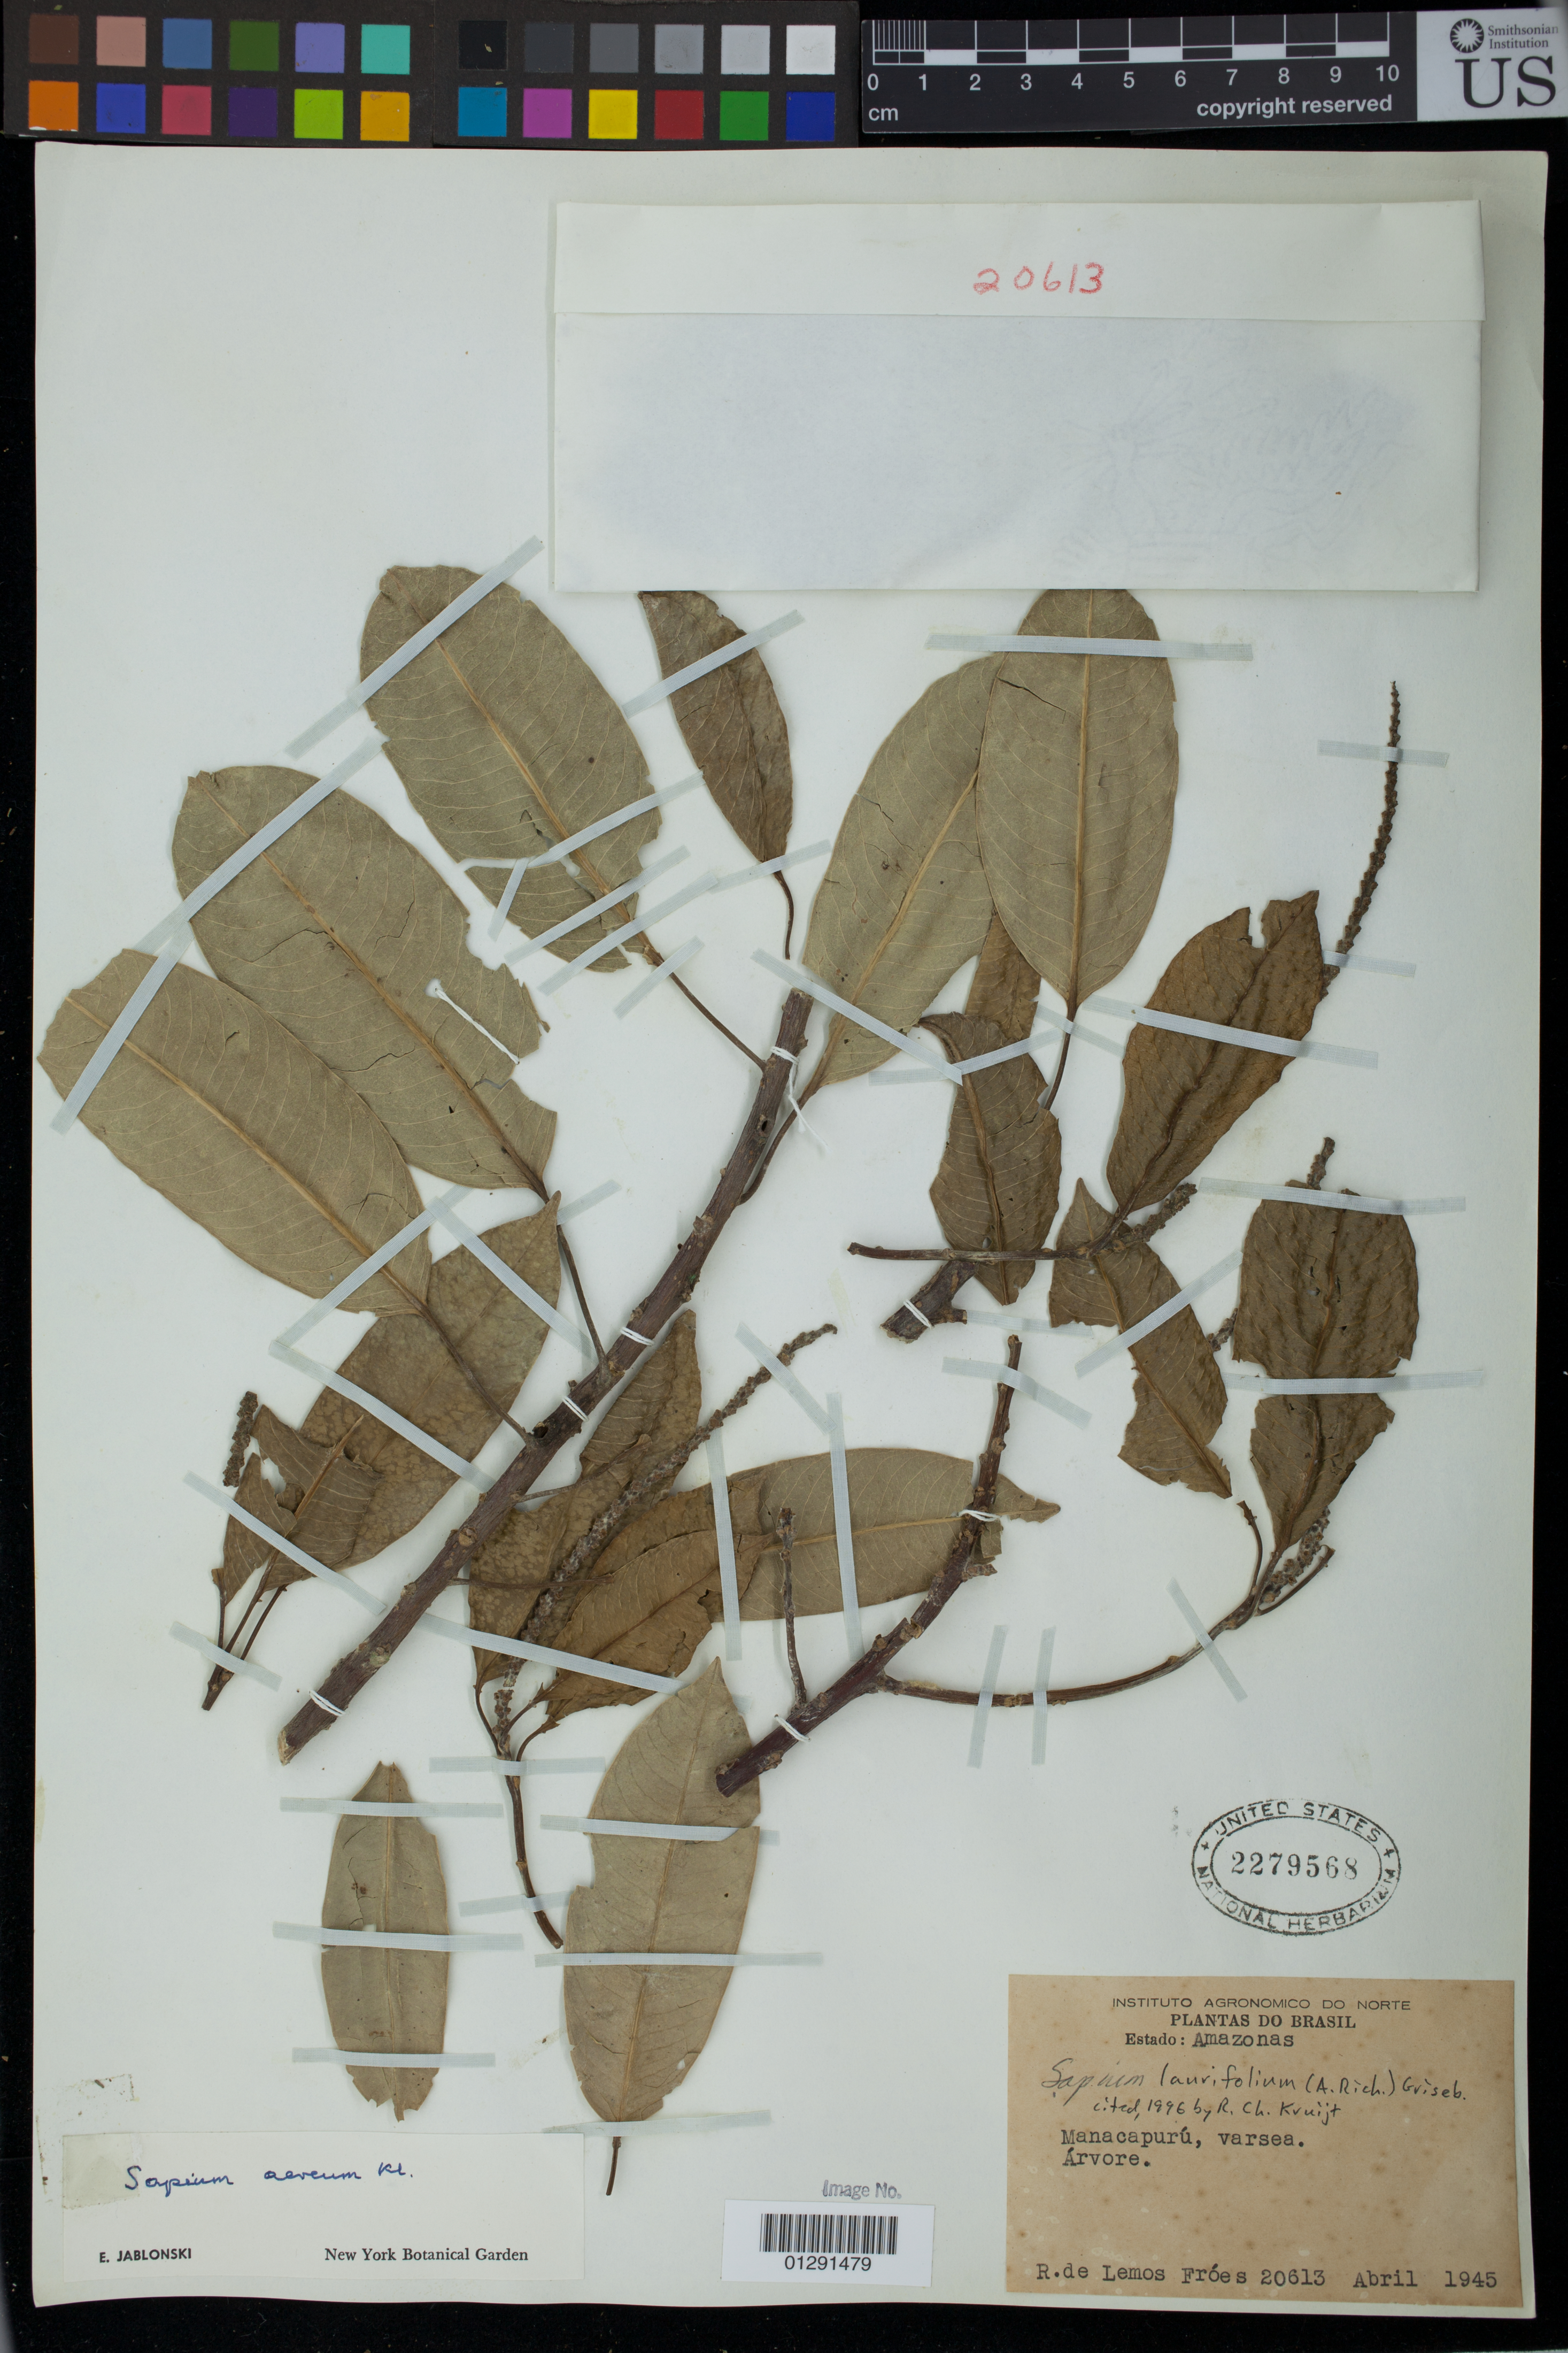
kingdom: Plantae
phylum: Tracheophyta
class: Magnoliopsida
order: Malpighiales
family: Euphorbiaceae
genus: Sapium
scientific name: Sapium lauriflorum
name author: (A. Rich.) Griseb.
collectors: R. L. Fróes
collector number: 20613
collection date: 1945-04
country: Brazil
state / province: Amazonas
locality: Manacapuru, Várzea.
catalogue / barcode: US 2279568